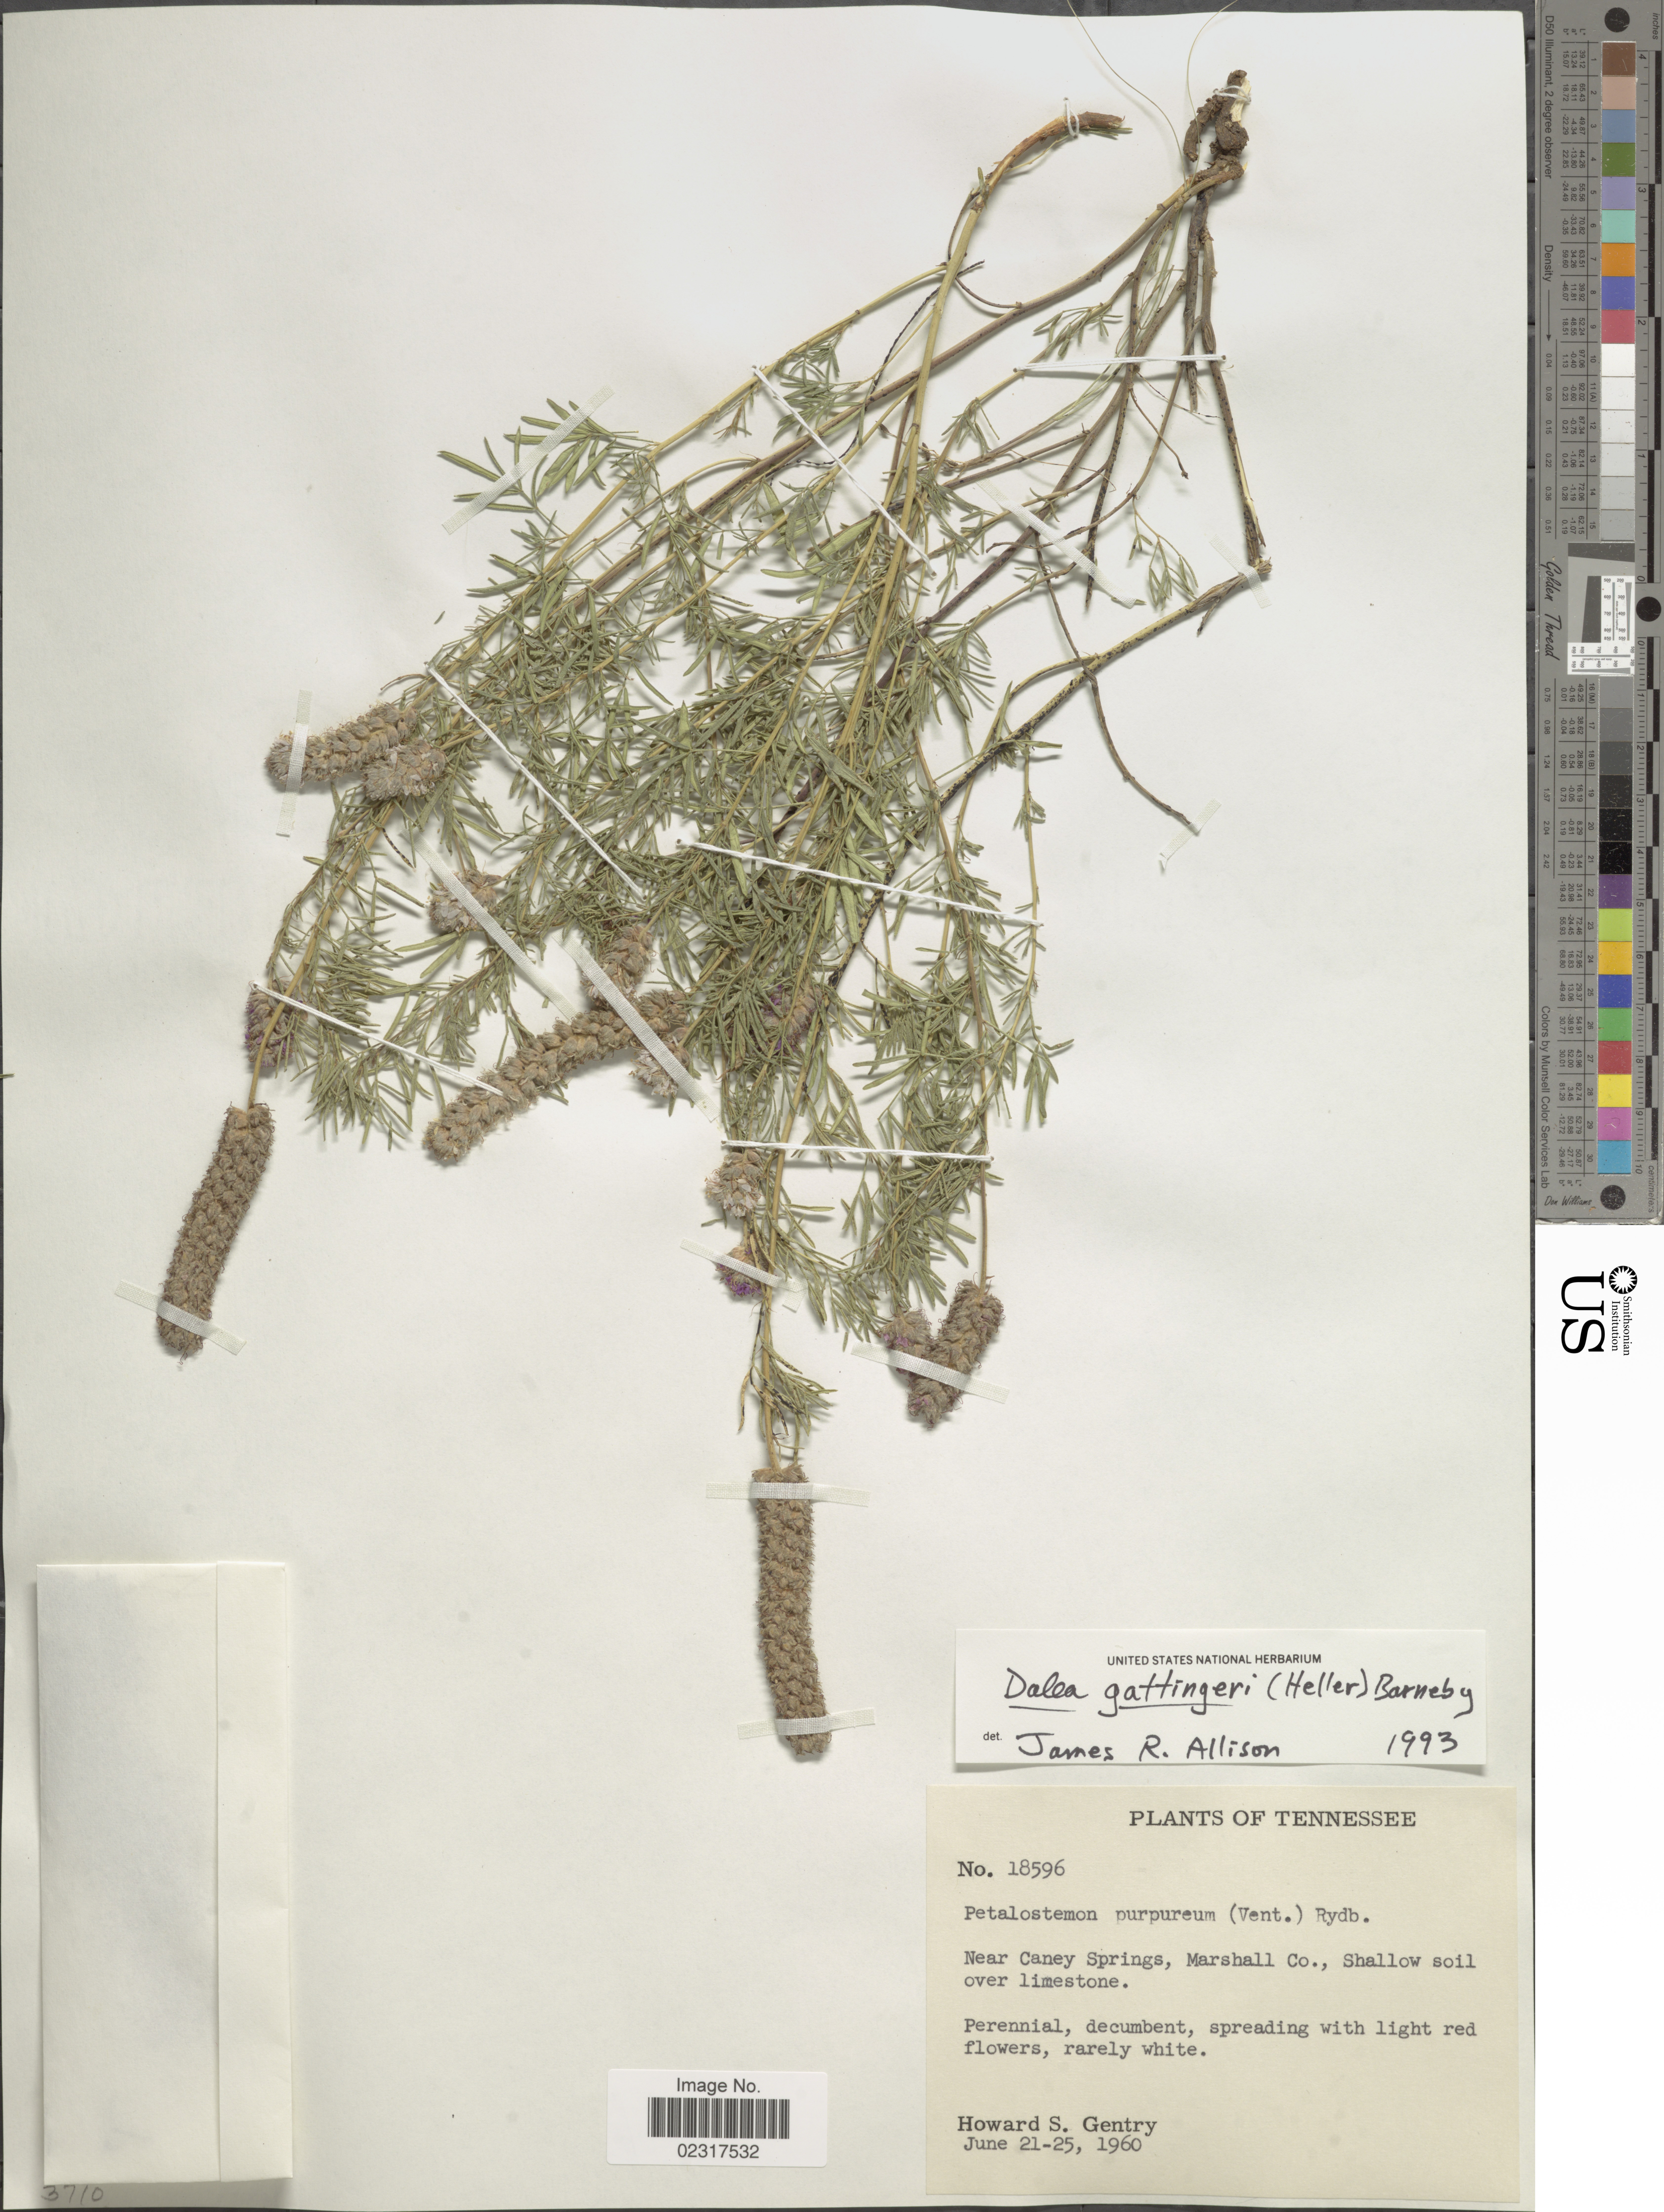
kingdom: Plantae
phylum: Tracheophyta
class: Magnoliopsida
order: Fabales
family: Fabaceae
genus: Dalea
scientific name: Dalea gattingeri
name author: (A. Heller) Barneby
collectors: H. S. Gentry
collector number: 18596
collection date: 1960-06-21/1960-06-25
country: United States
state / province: Tennessee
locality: Near Caney Springs, Marshall Co.